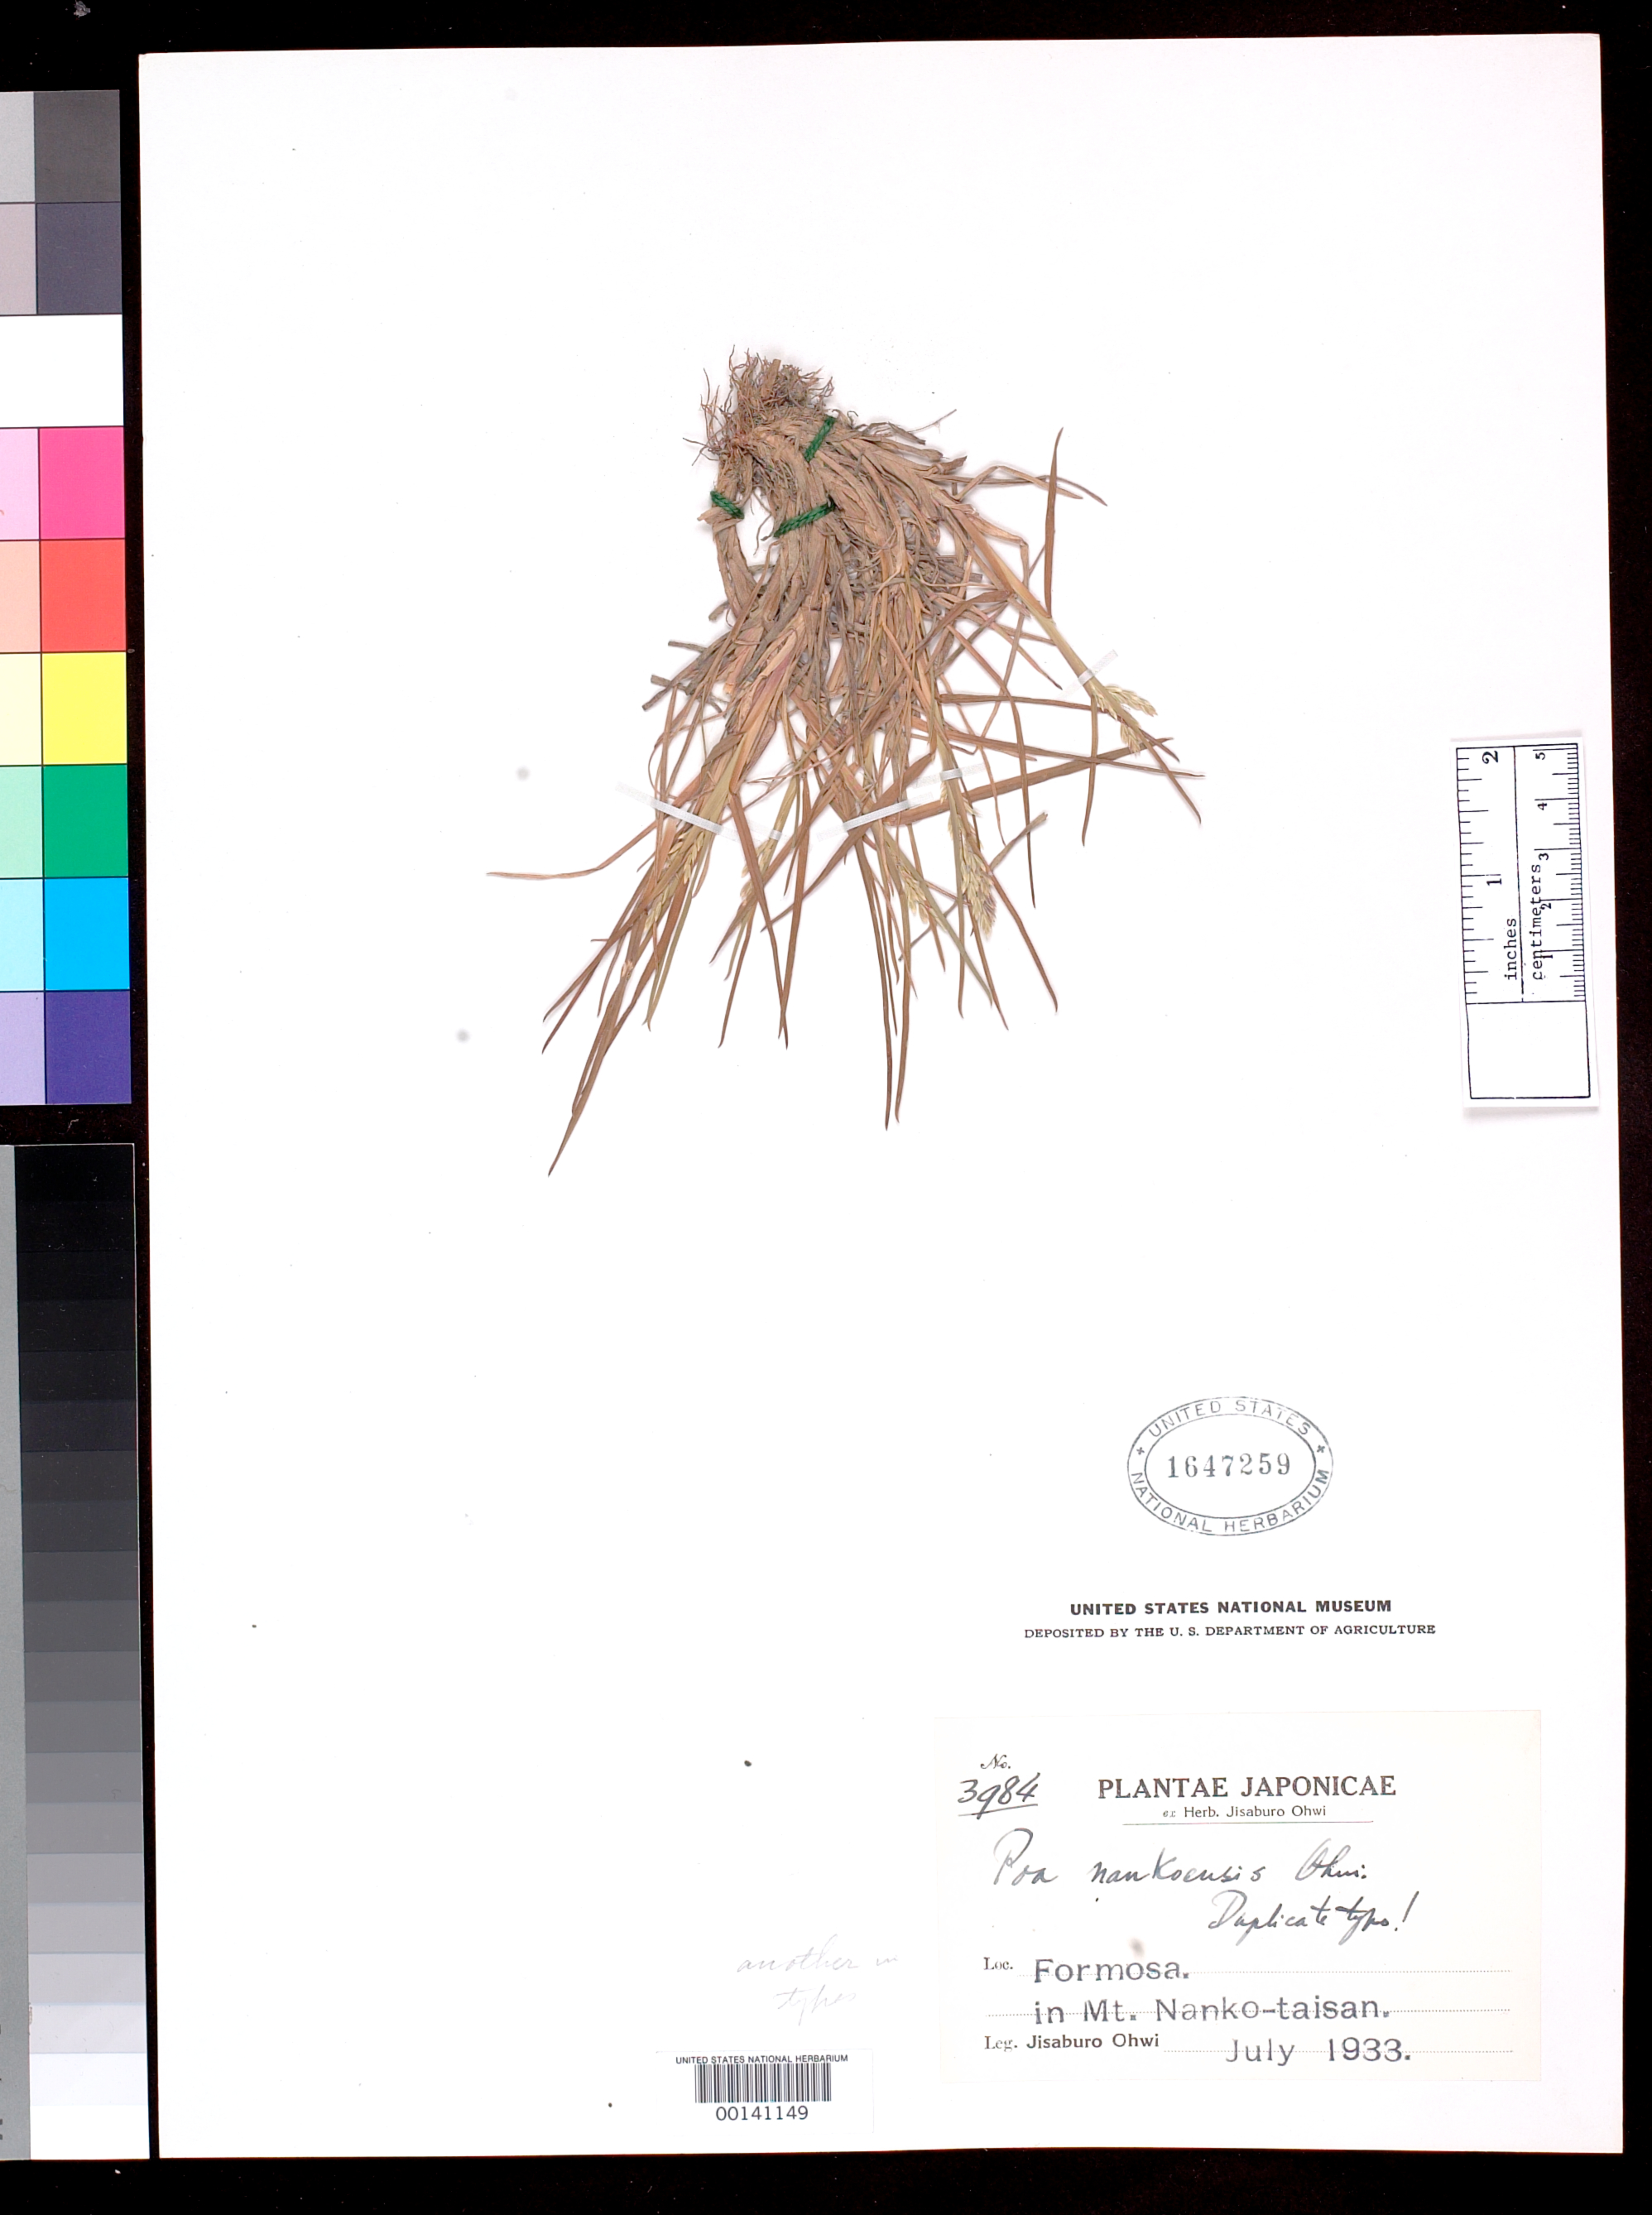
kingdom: Plantae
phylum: Tracheophyta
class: Liliopsida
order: Poales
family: Poaceae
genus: Poa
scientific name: Poa nankoensis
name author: Ohwi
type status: Isotype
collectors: J. Ohwi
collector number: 3984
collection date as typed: Jul 1933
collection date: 1933-07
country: Taiwan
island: Taiwan [Formosa]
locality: Mt. Nanko-taisan.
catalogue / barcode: US 1647259